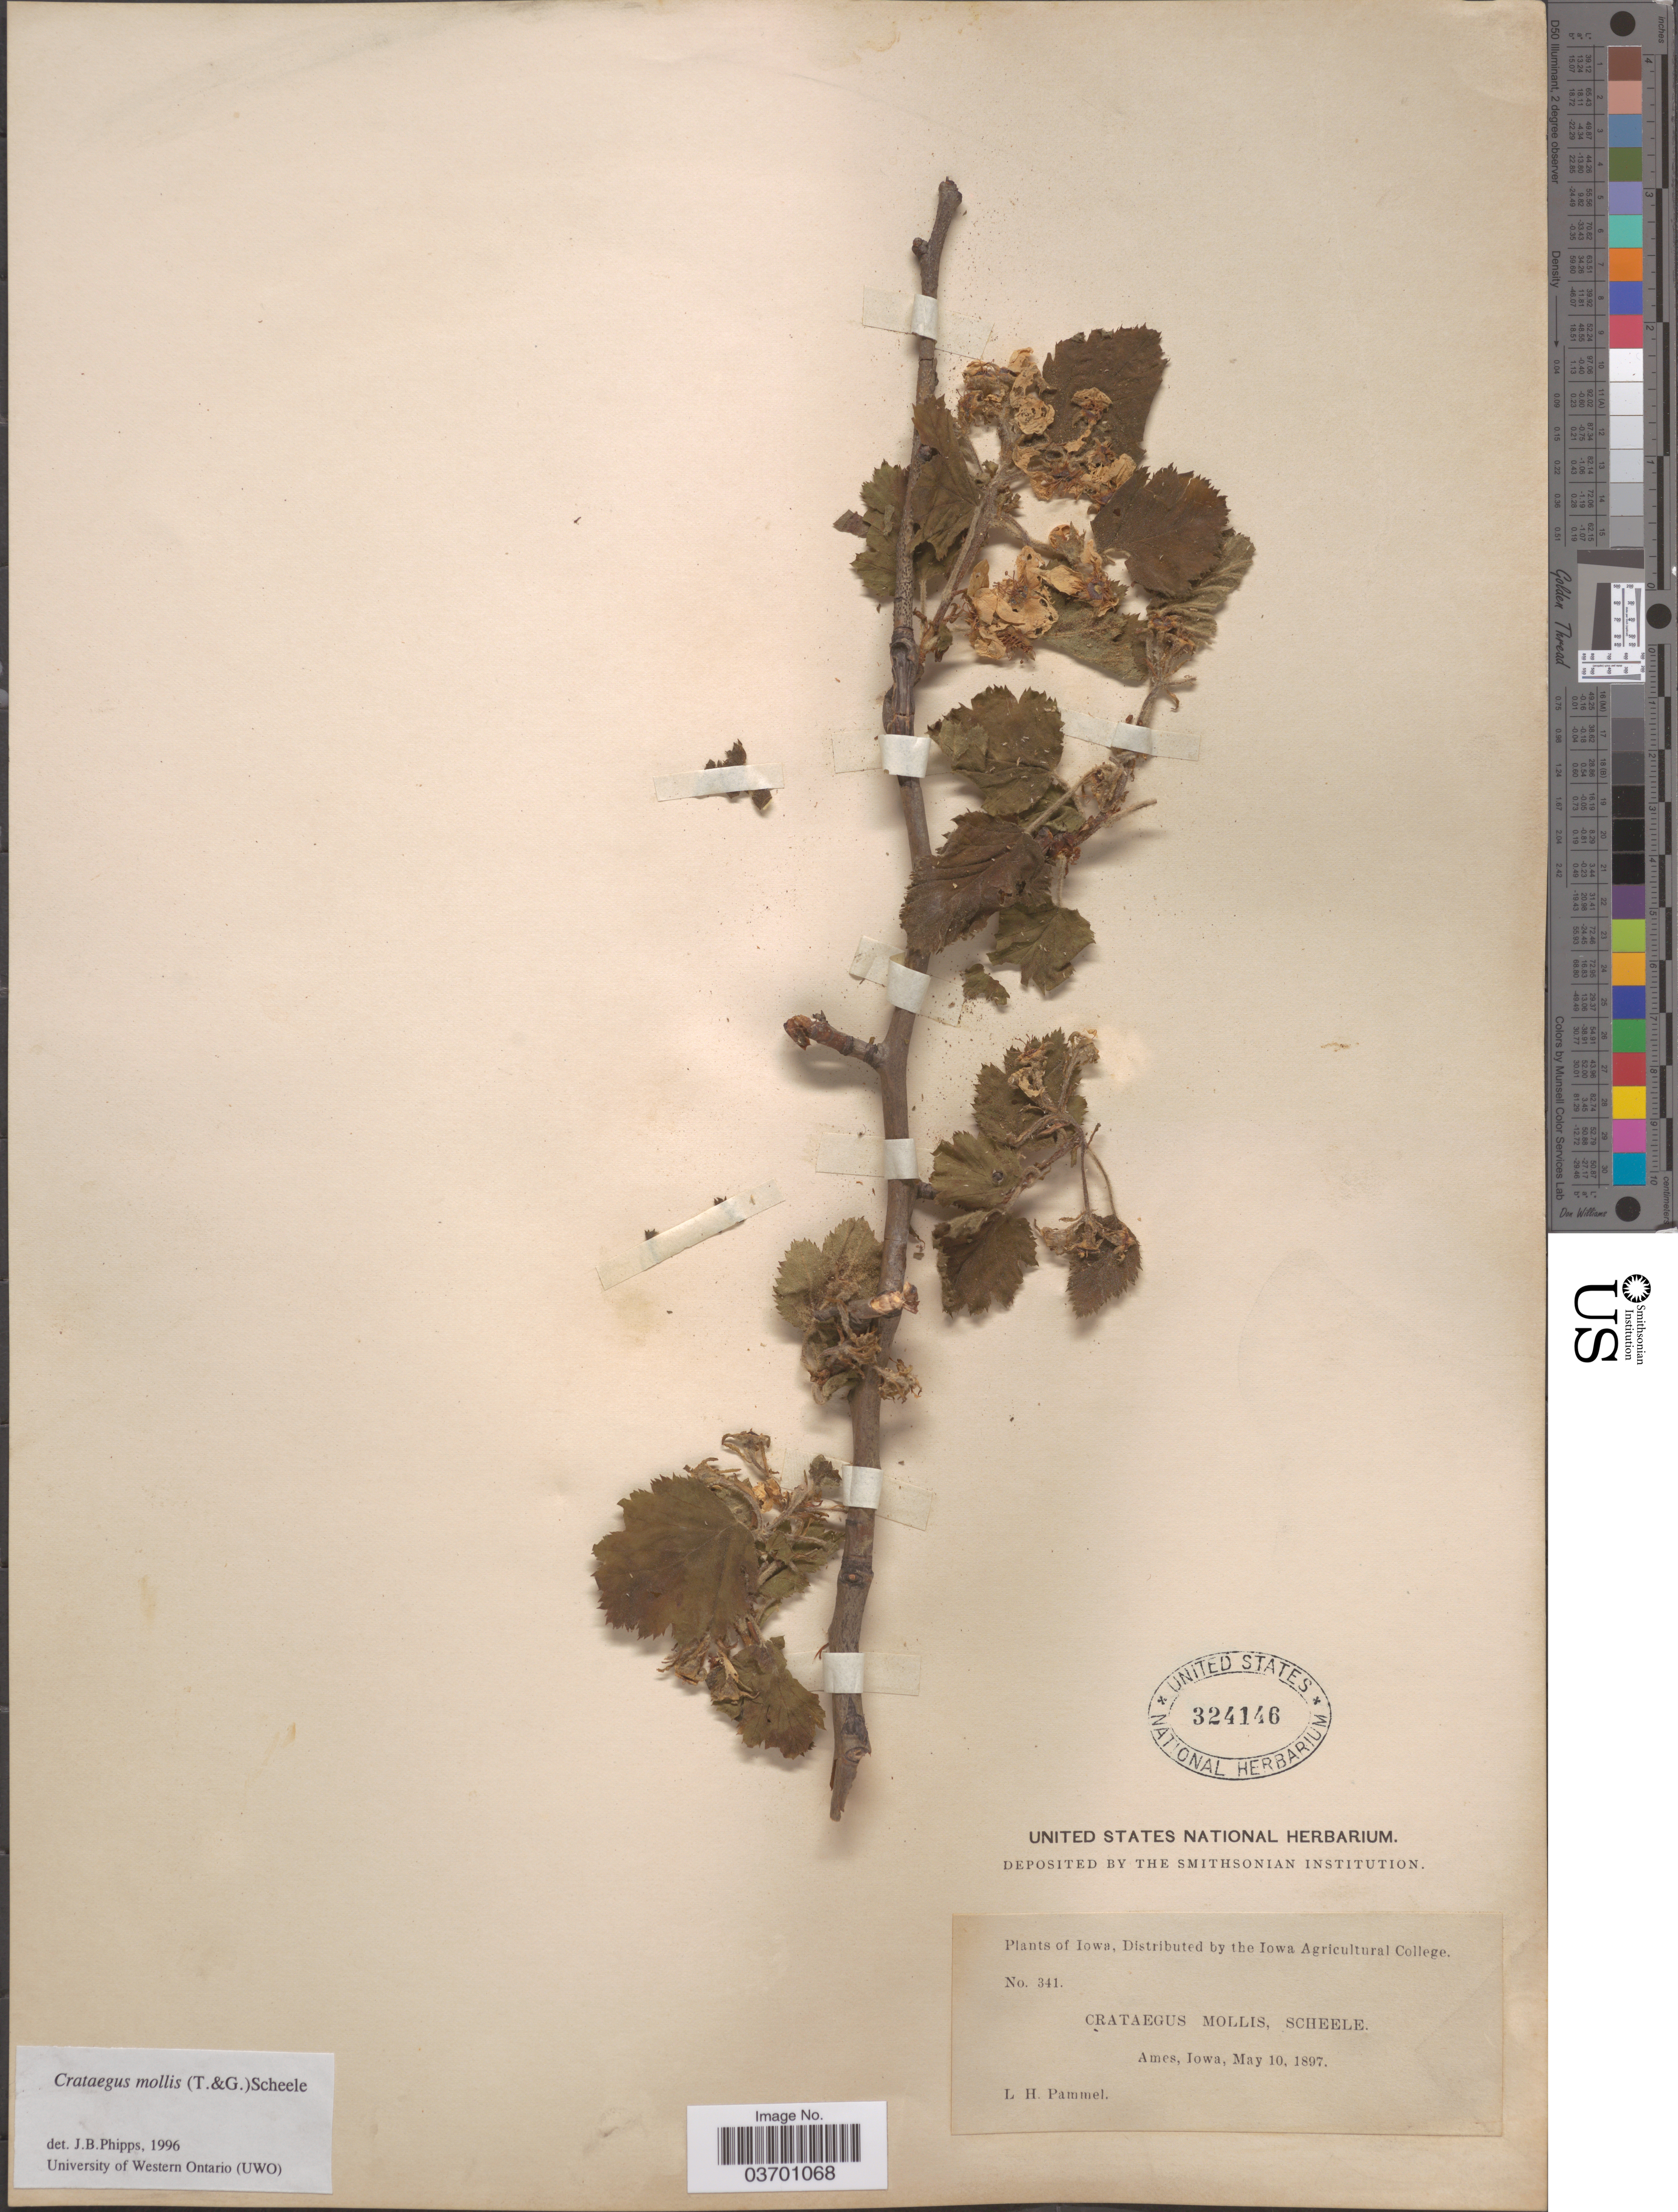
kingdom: Plantae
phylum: Tracheophyta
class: Magnoliopsida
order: Rosales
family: Rosaceae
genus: Crataegus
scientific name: Crataegus mollis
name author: (Torr. & A. Gray) Scheele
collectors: L. Pammel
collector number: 341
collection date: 1897-05-10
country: United States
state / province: Iowa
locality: Ames.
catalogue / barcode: US 324146